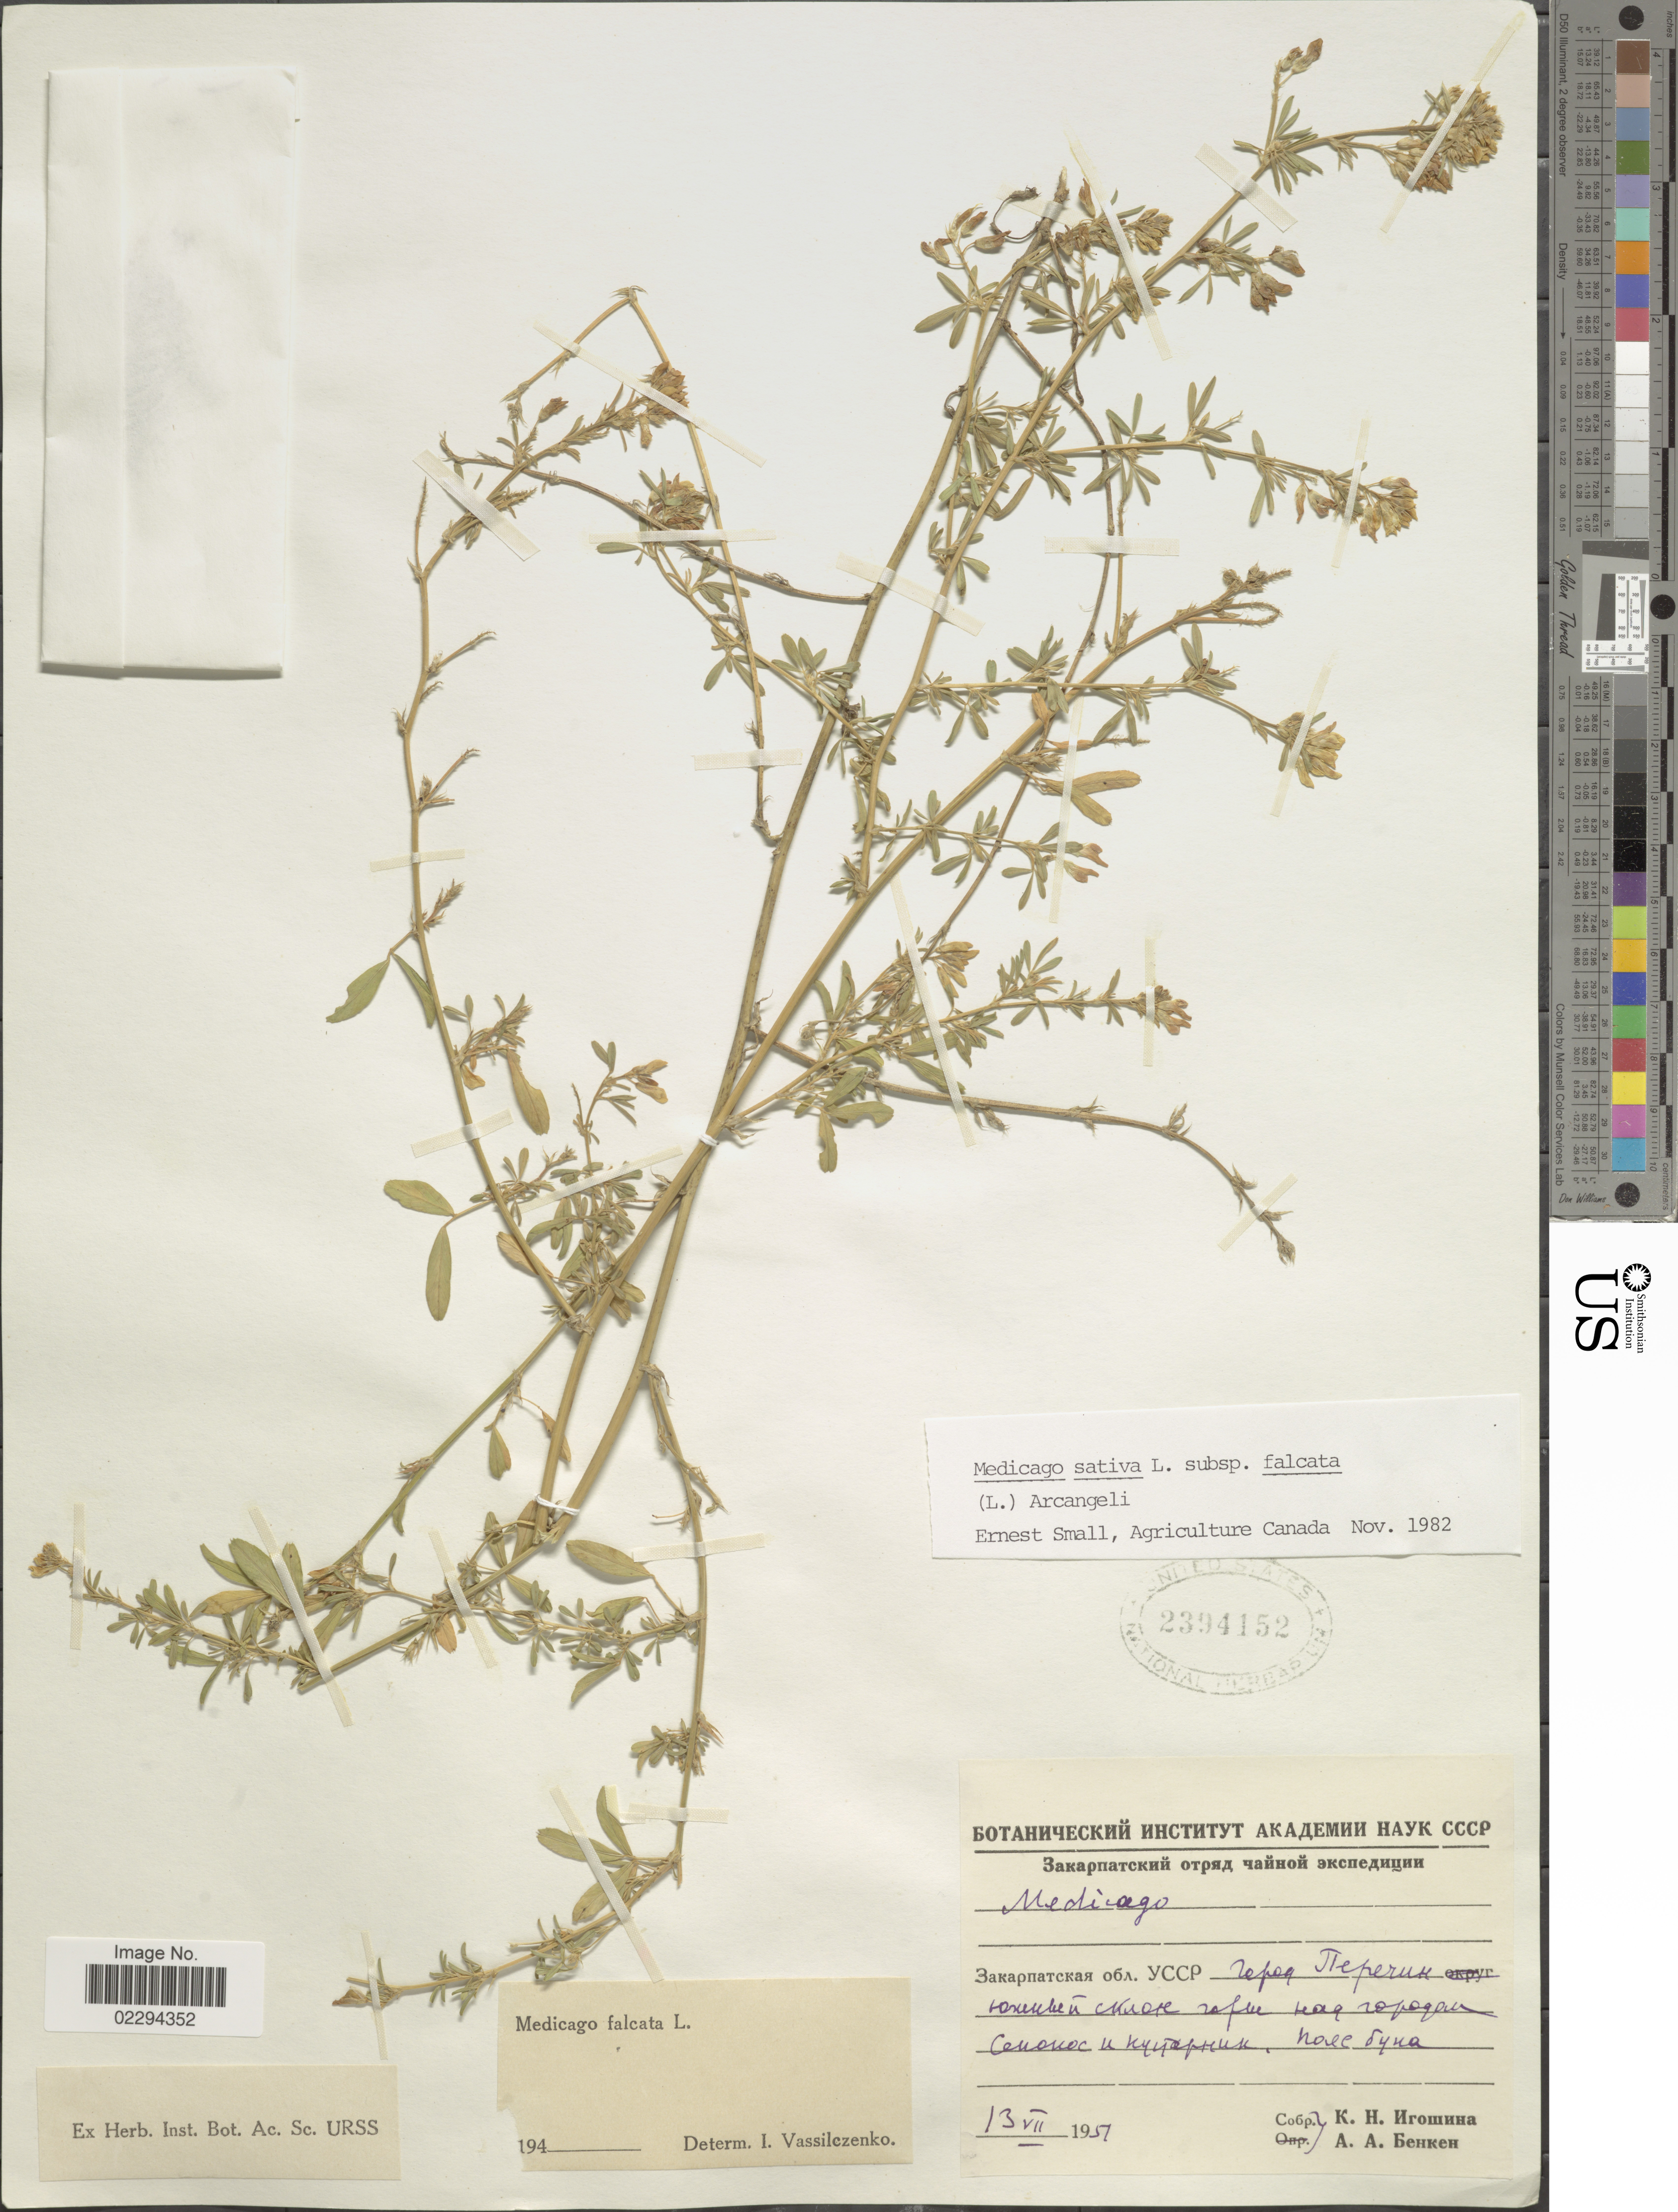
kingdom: Plantae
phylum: Tracheophyta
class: Magnoliopsida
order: Fabales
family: Fabaceae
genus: Medicago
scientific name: Medicago sativa subsp. falcata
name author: (L.) Arcang.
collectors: K. Igoshina & A. Benken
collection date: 1951-07-13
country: Ukraine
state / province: Zakarpattya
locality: Perechyn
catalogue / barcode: US 2394152